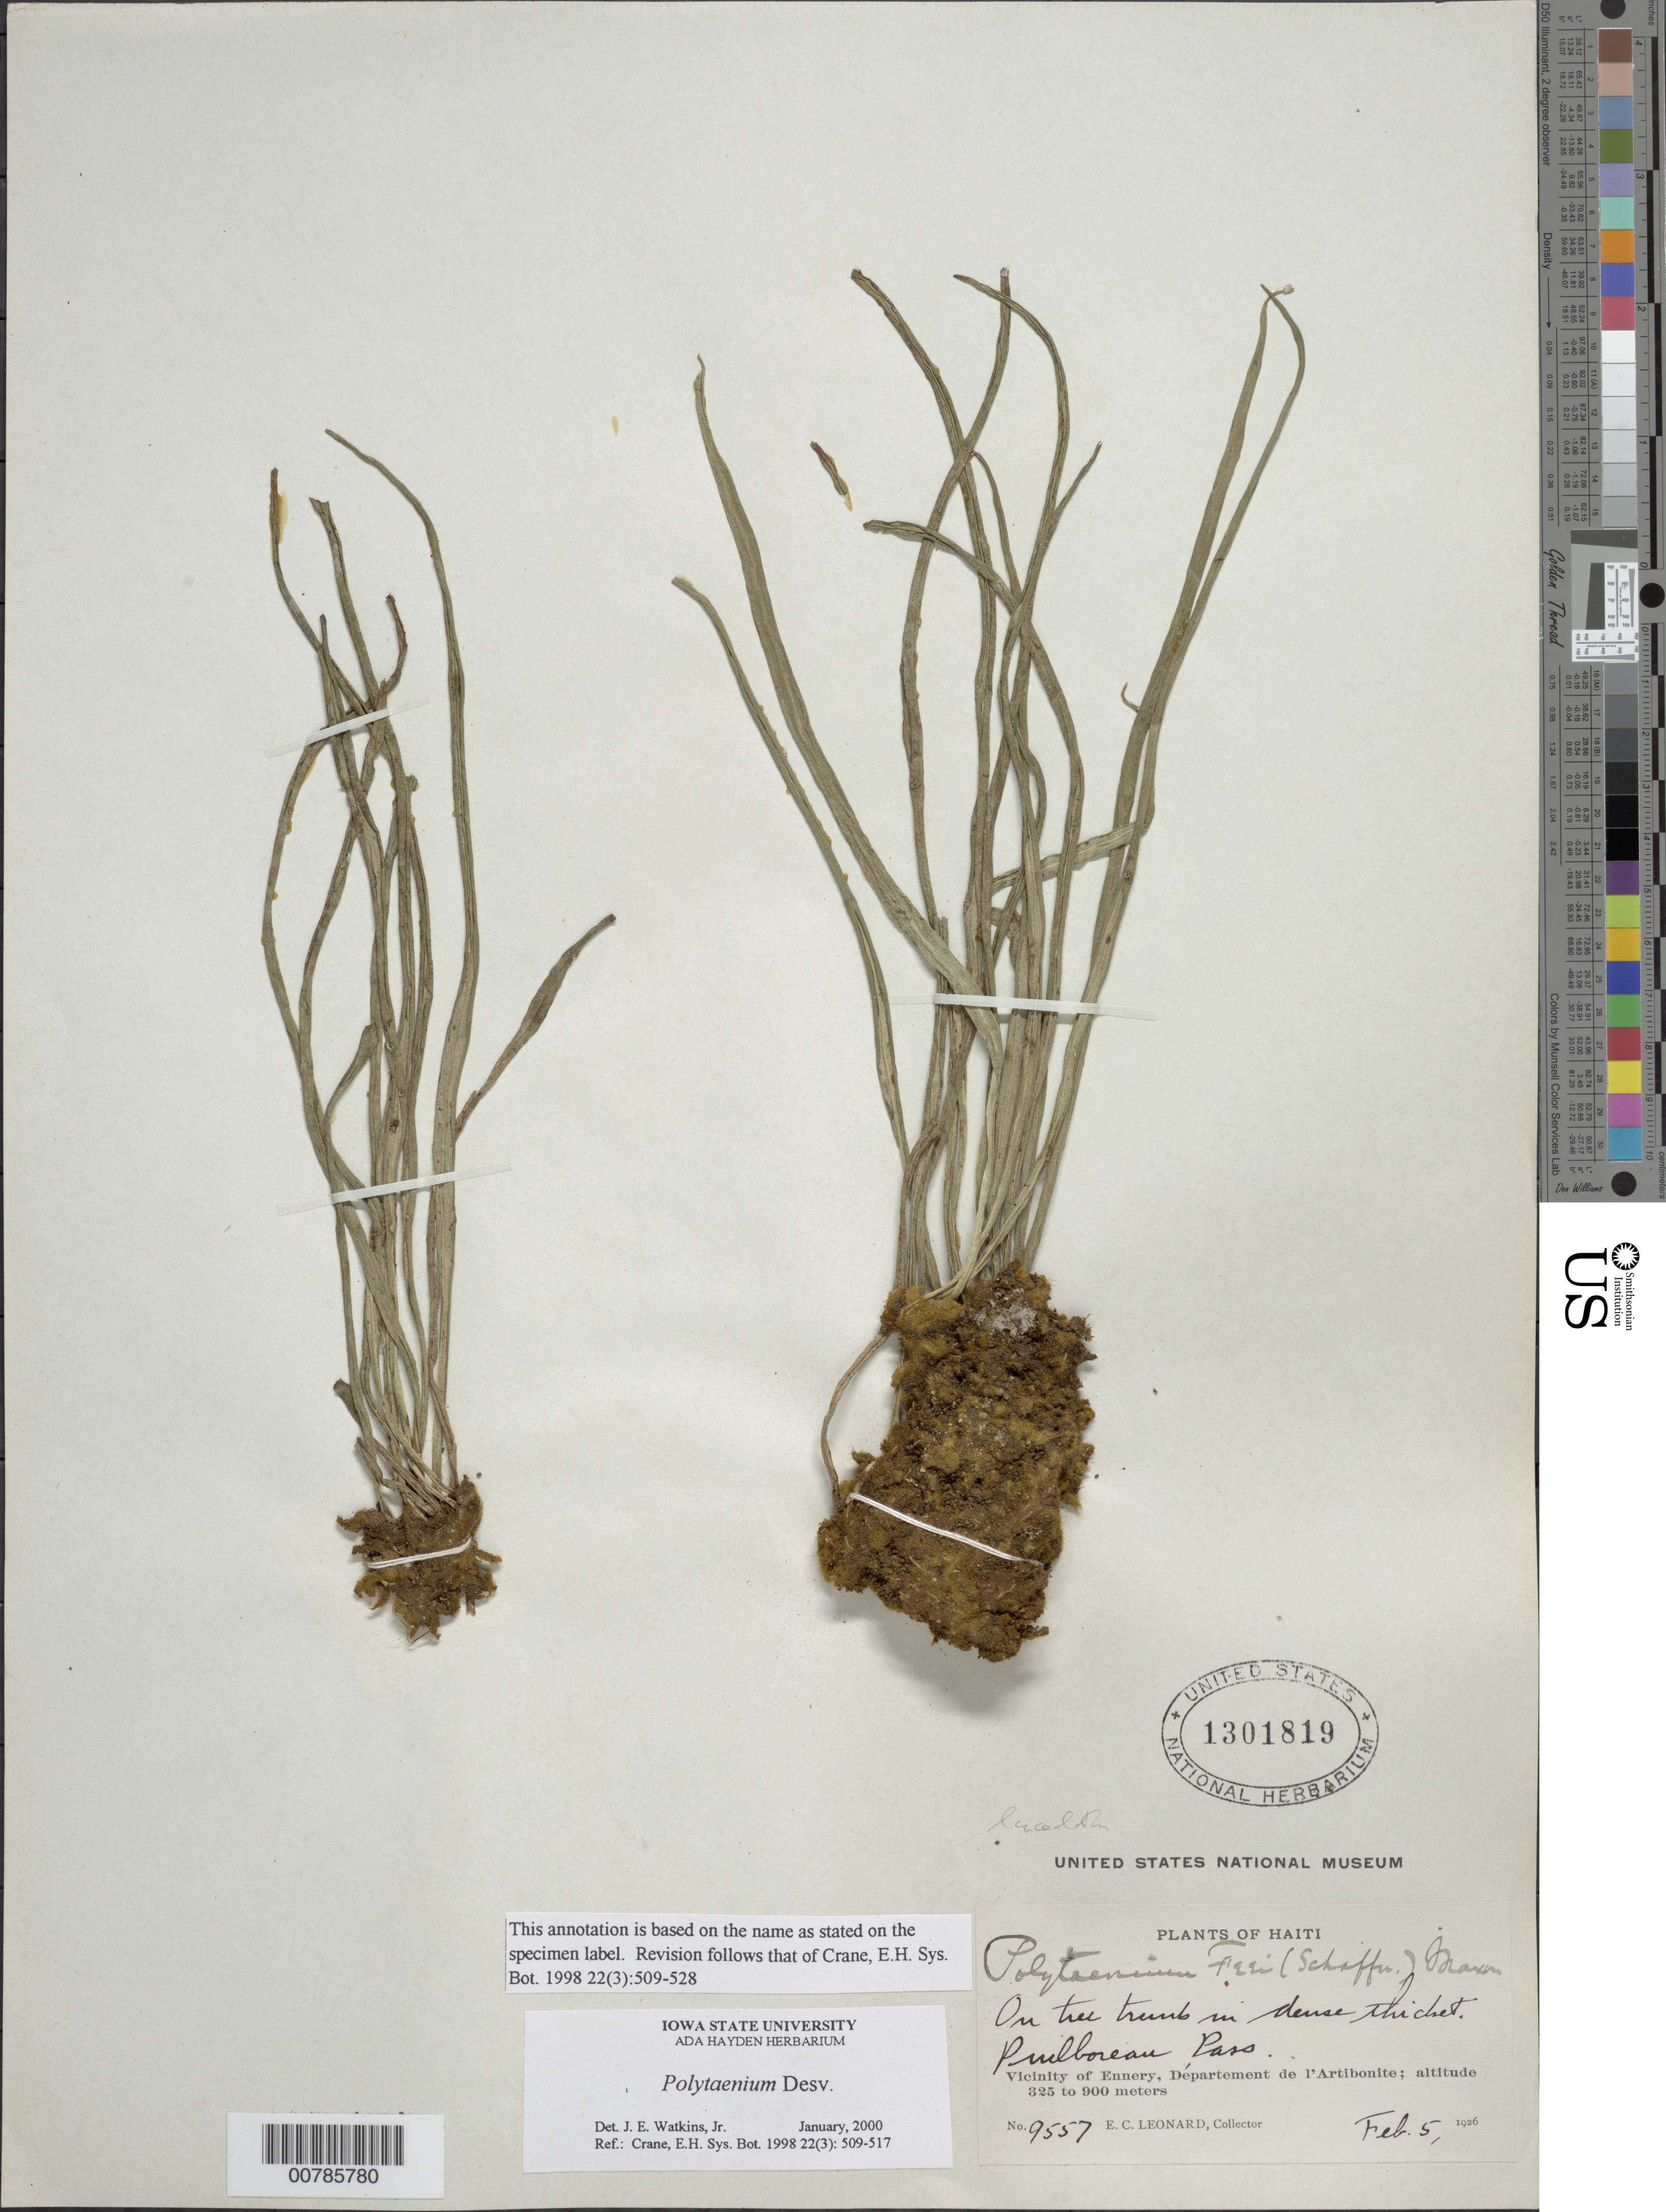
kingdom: Plantae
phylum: Tracheophyta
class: Polypodiopsida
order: Polypodiales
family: Pteridaceae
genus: Polytaenium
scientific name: Polytaenium lanceolatum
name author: (L.) Desv.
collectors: E. C. Leonard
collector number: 9557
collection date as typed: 05 Feb 1926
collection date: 1926-02-05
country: Haiti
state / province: Artibonite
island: Hispaniola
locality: Ennery, Puilboreau Pass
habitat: On tree trunk in dense thicket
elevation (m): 325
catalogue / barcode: US 1301819